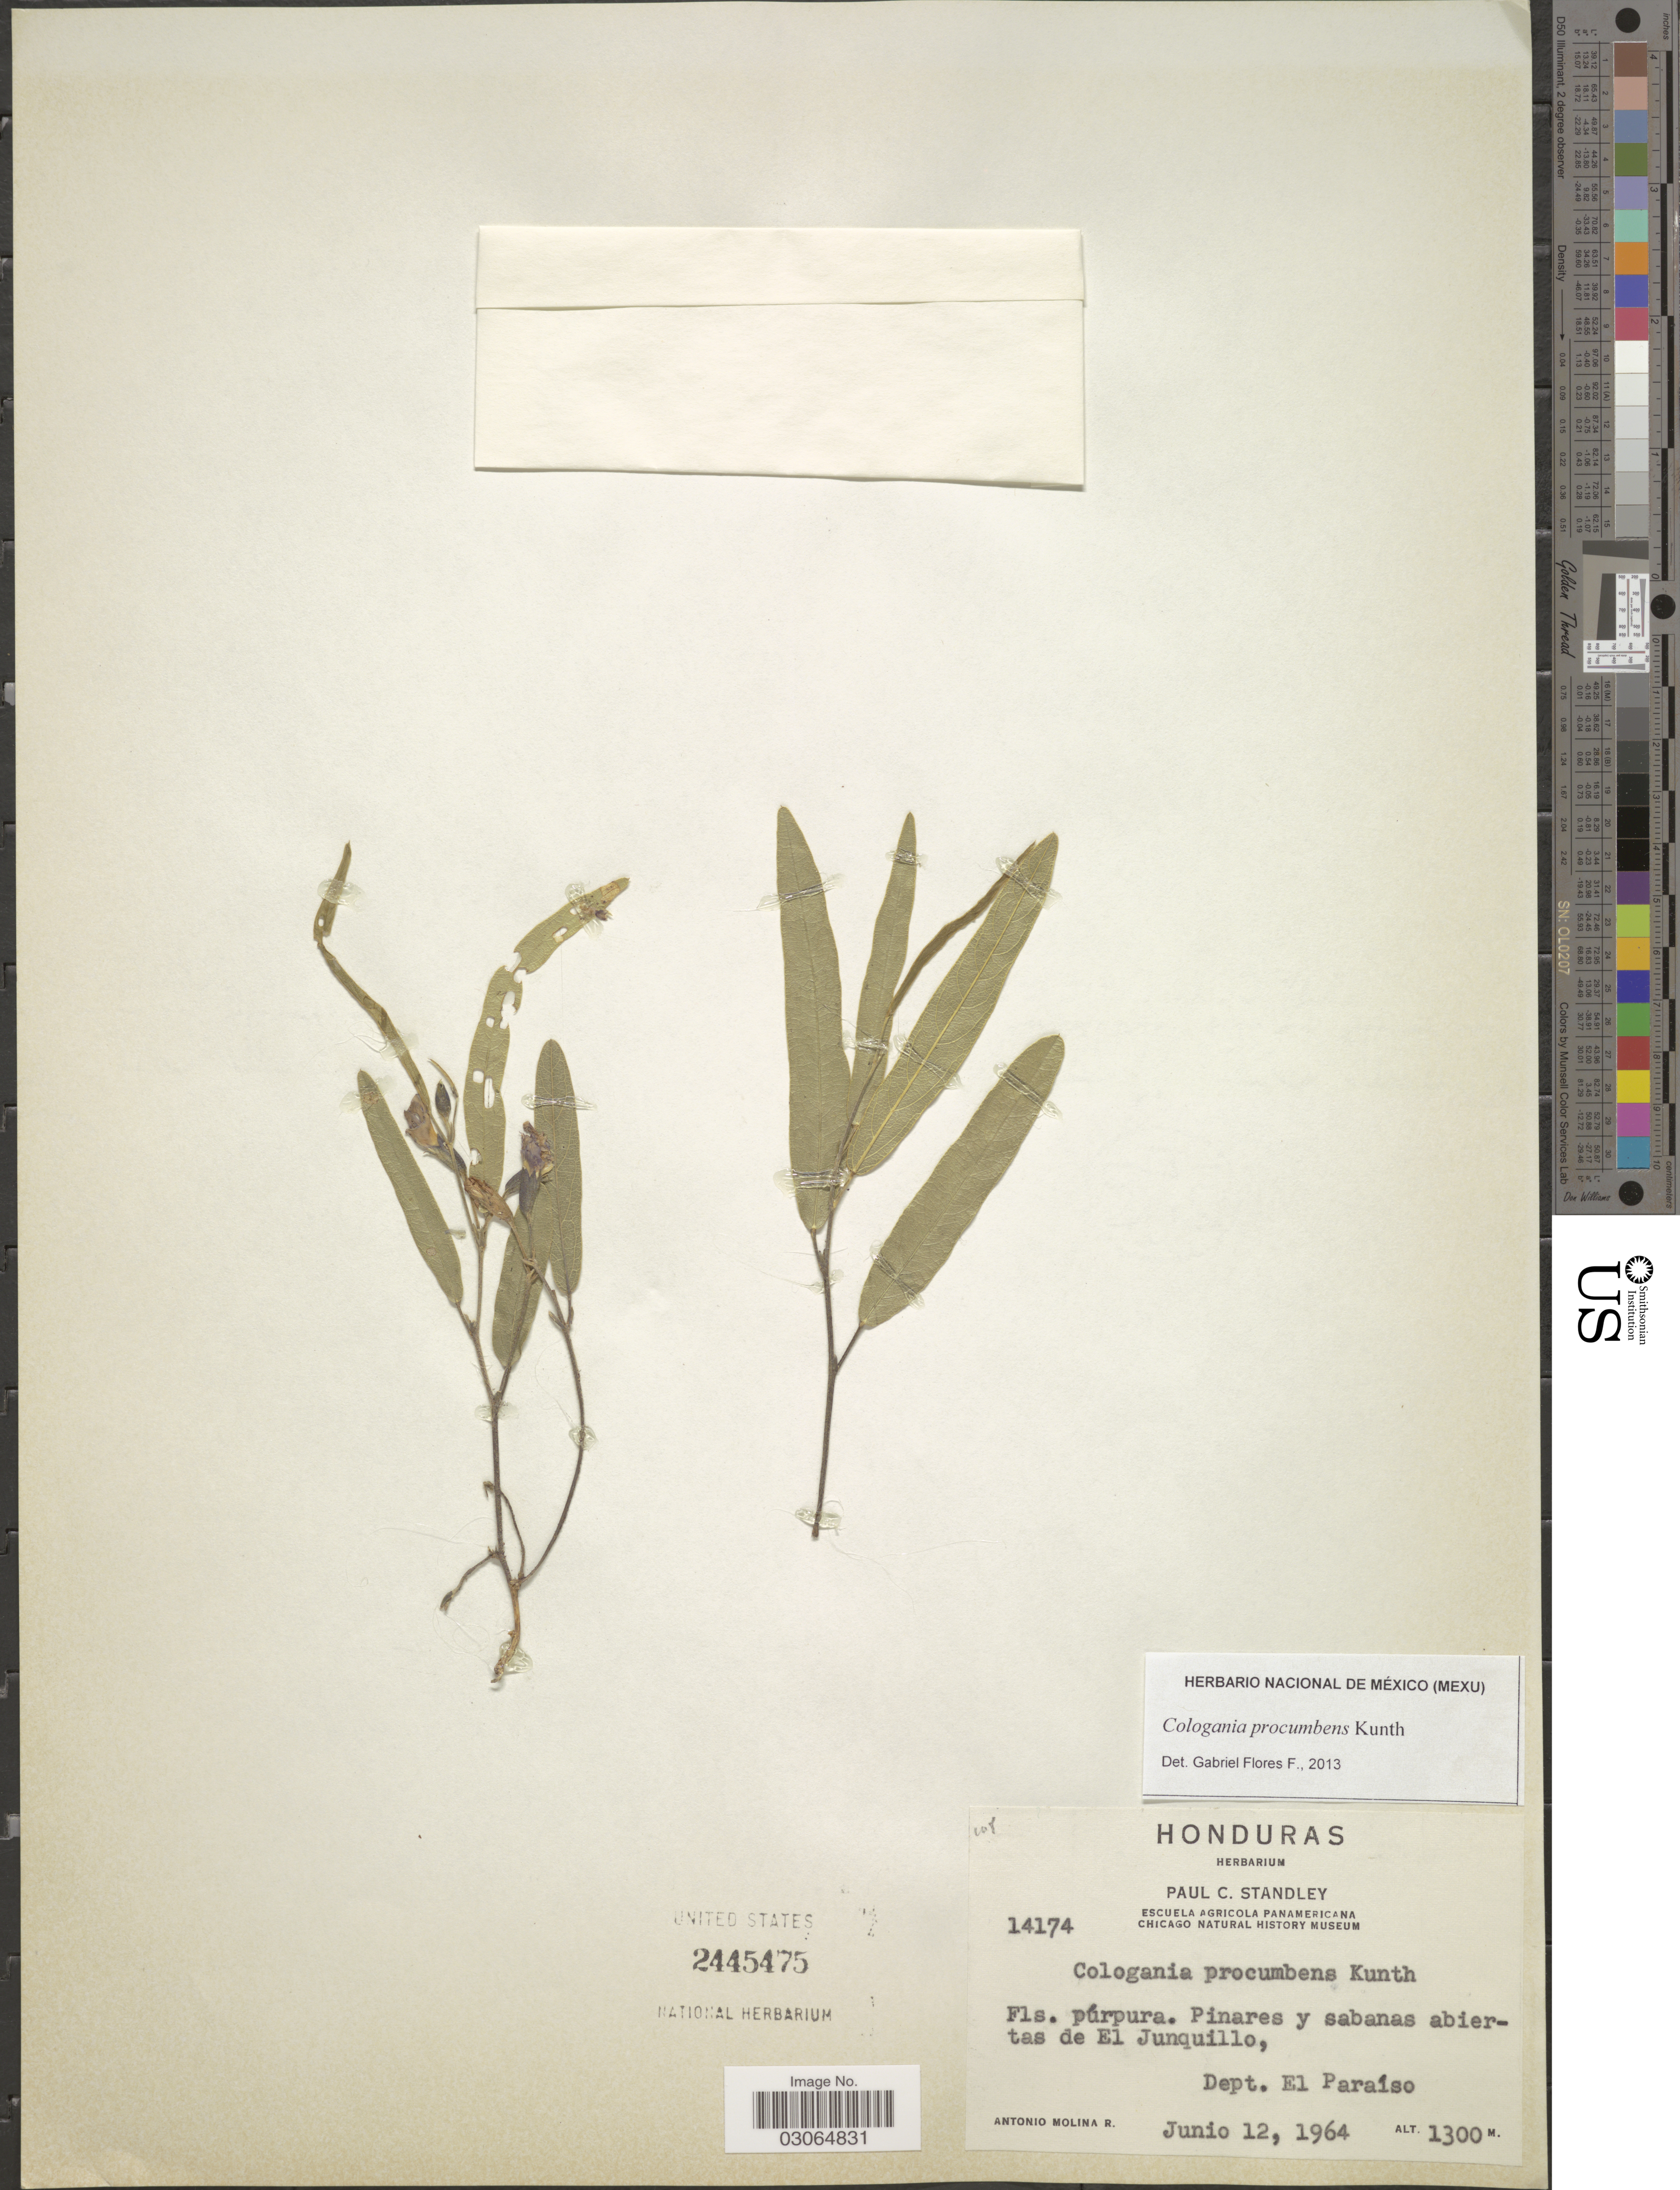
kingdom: Plantae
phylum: Tracheophyta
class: Magnoliopsida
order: Fabales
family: Fabaceae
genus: Cologania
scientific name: Cologania procumbens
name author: Kunth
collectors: A. Molina R.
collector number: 14174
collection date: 1964-06-12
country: Honduras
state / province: El Paraíso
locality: Pinares y sabanas abiertas de El Junquillo, Dept. El Paraíso.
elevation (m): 1300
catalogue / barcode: US 2445475